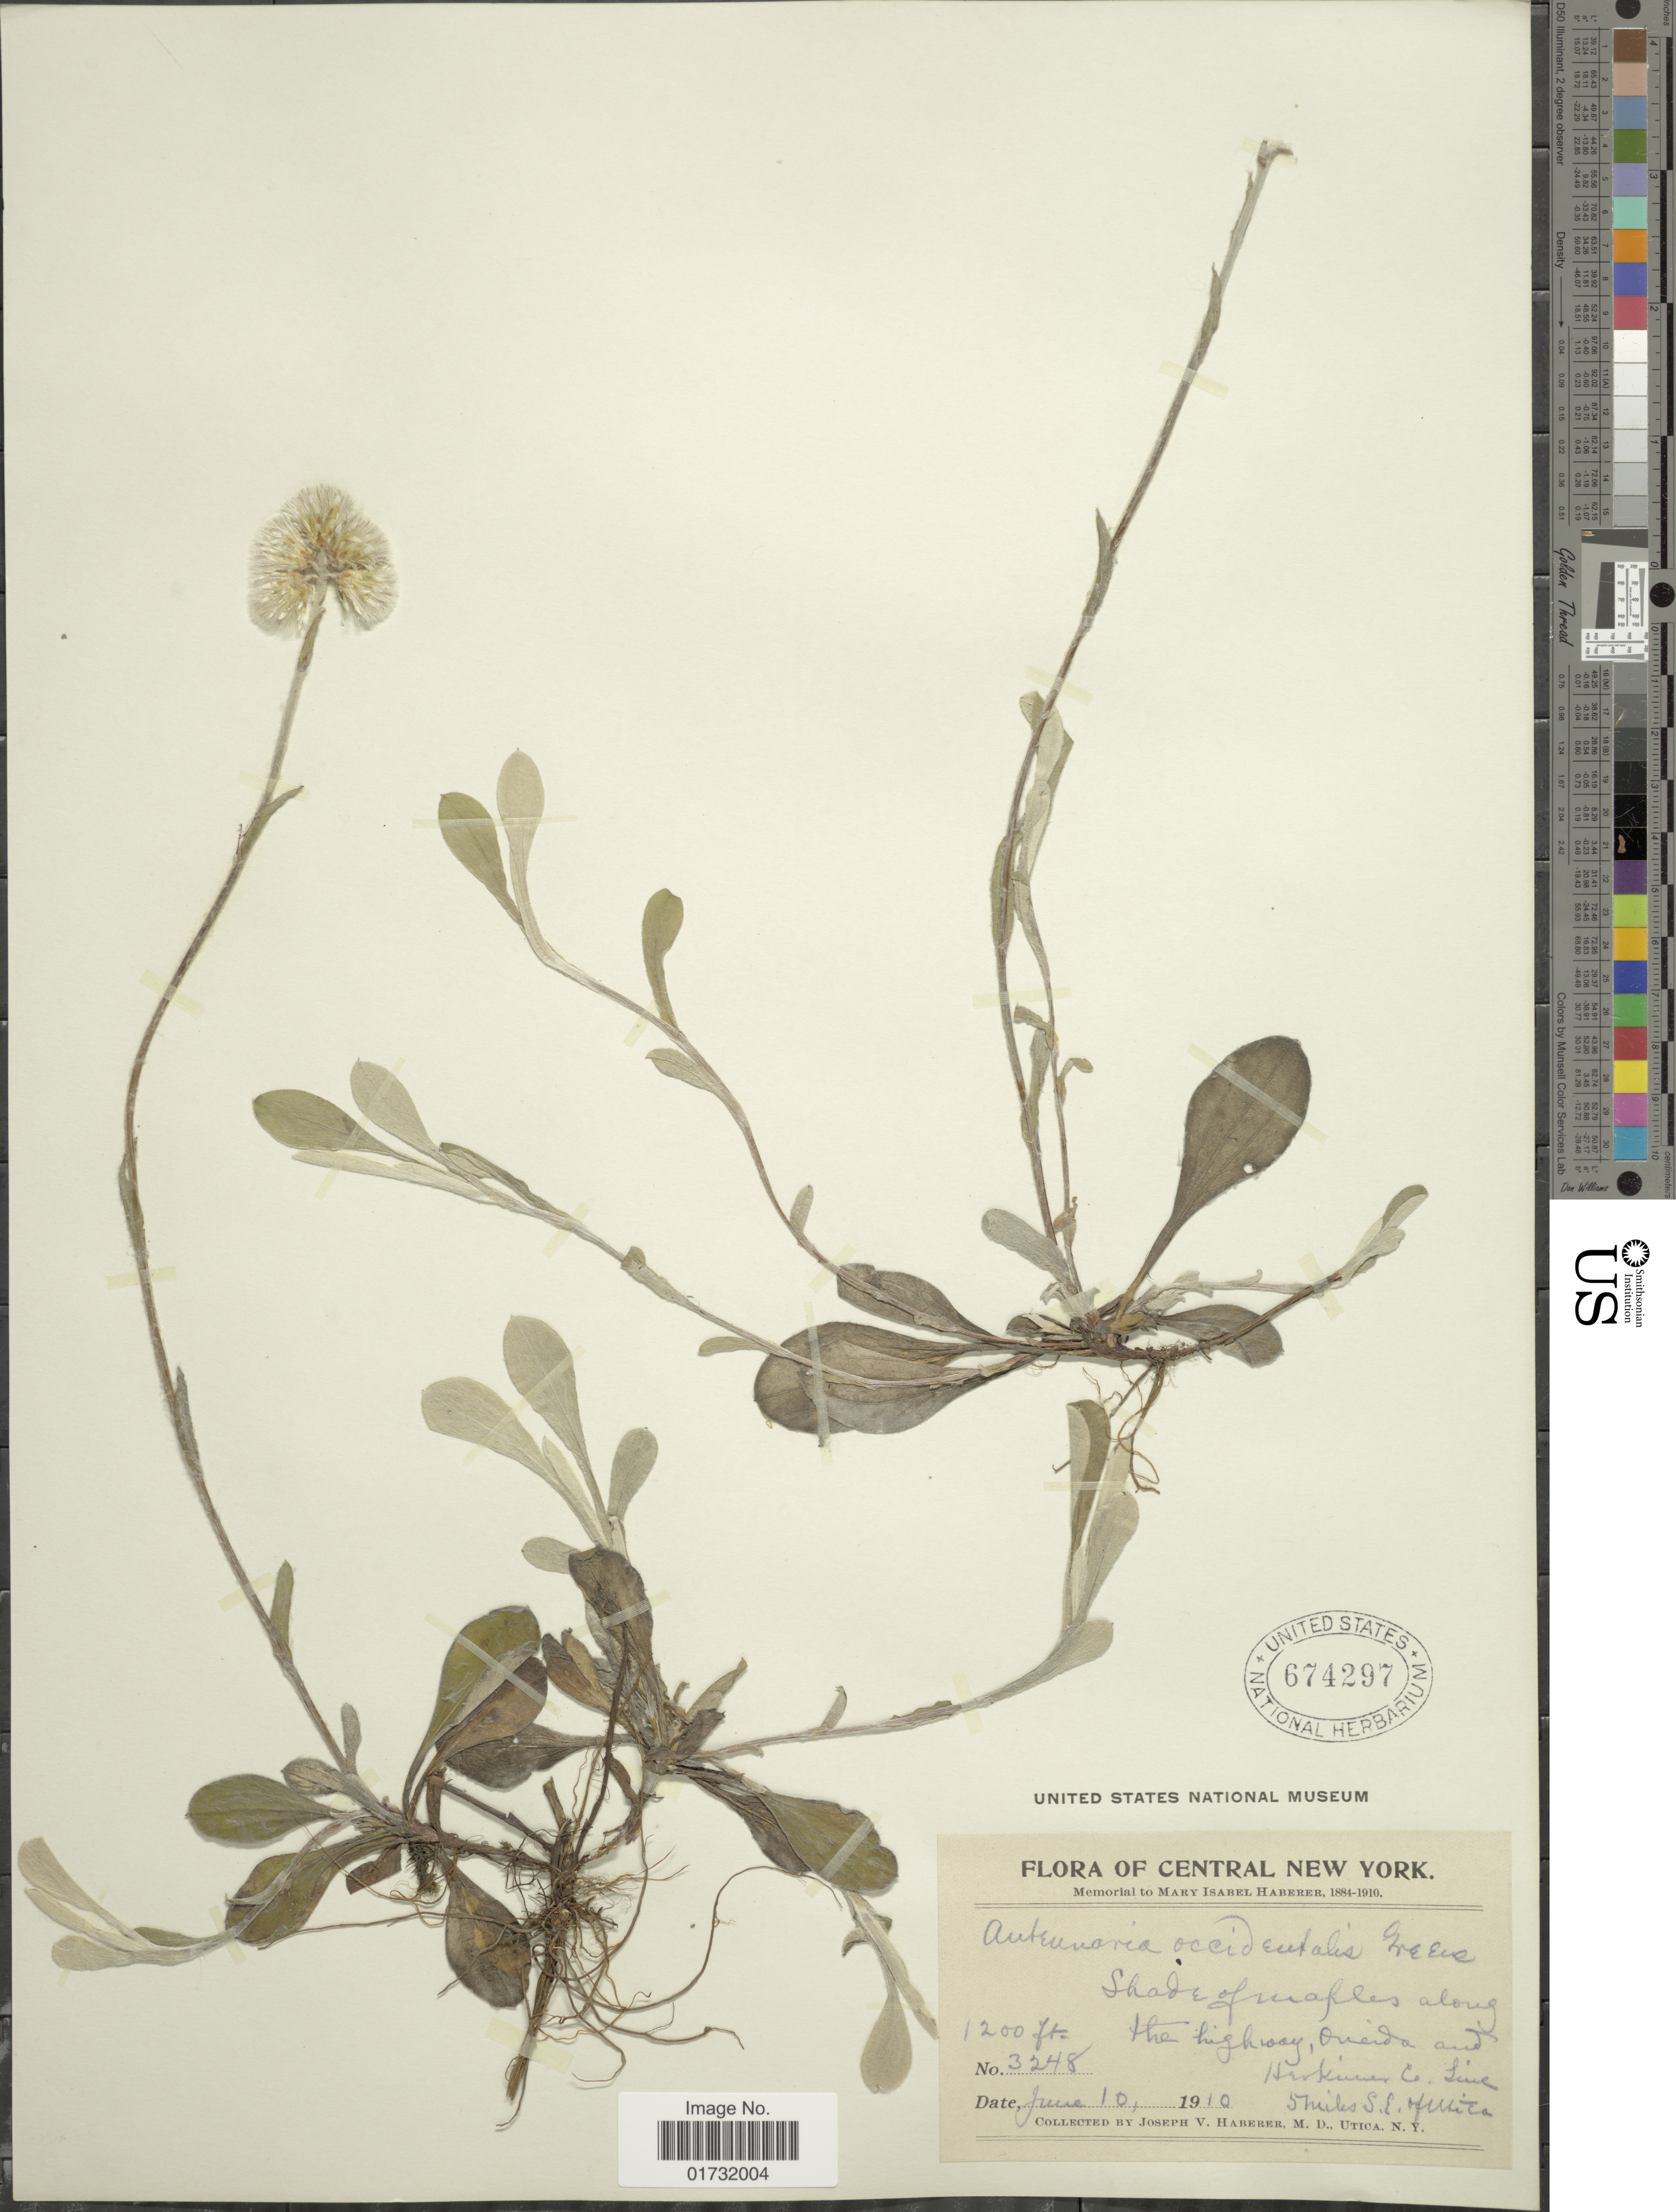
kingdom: Plantae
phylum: Tracheophyta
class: Magnoliopsida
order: Asterales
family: Asteraceae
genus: Antennaria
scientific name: Antennaria occidentalis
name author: Greene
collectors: J. V. Haberer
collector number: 3248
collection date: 1910-06-10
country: United States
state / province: New York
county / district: Oneida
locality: Central New York. Along the highway, Oneida and Herkimer Co. Line 5 miles S.E. of Utica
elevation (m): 366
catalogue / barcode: US 674297